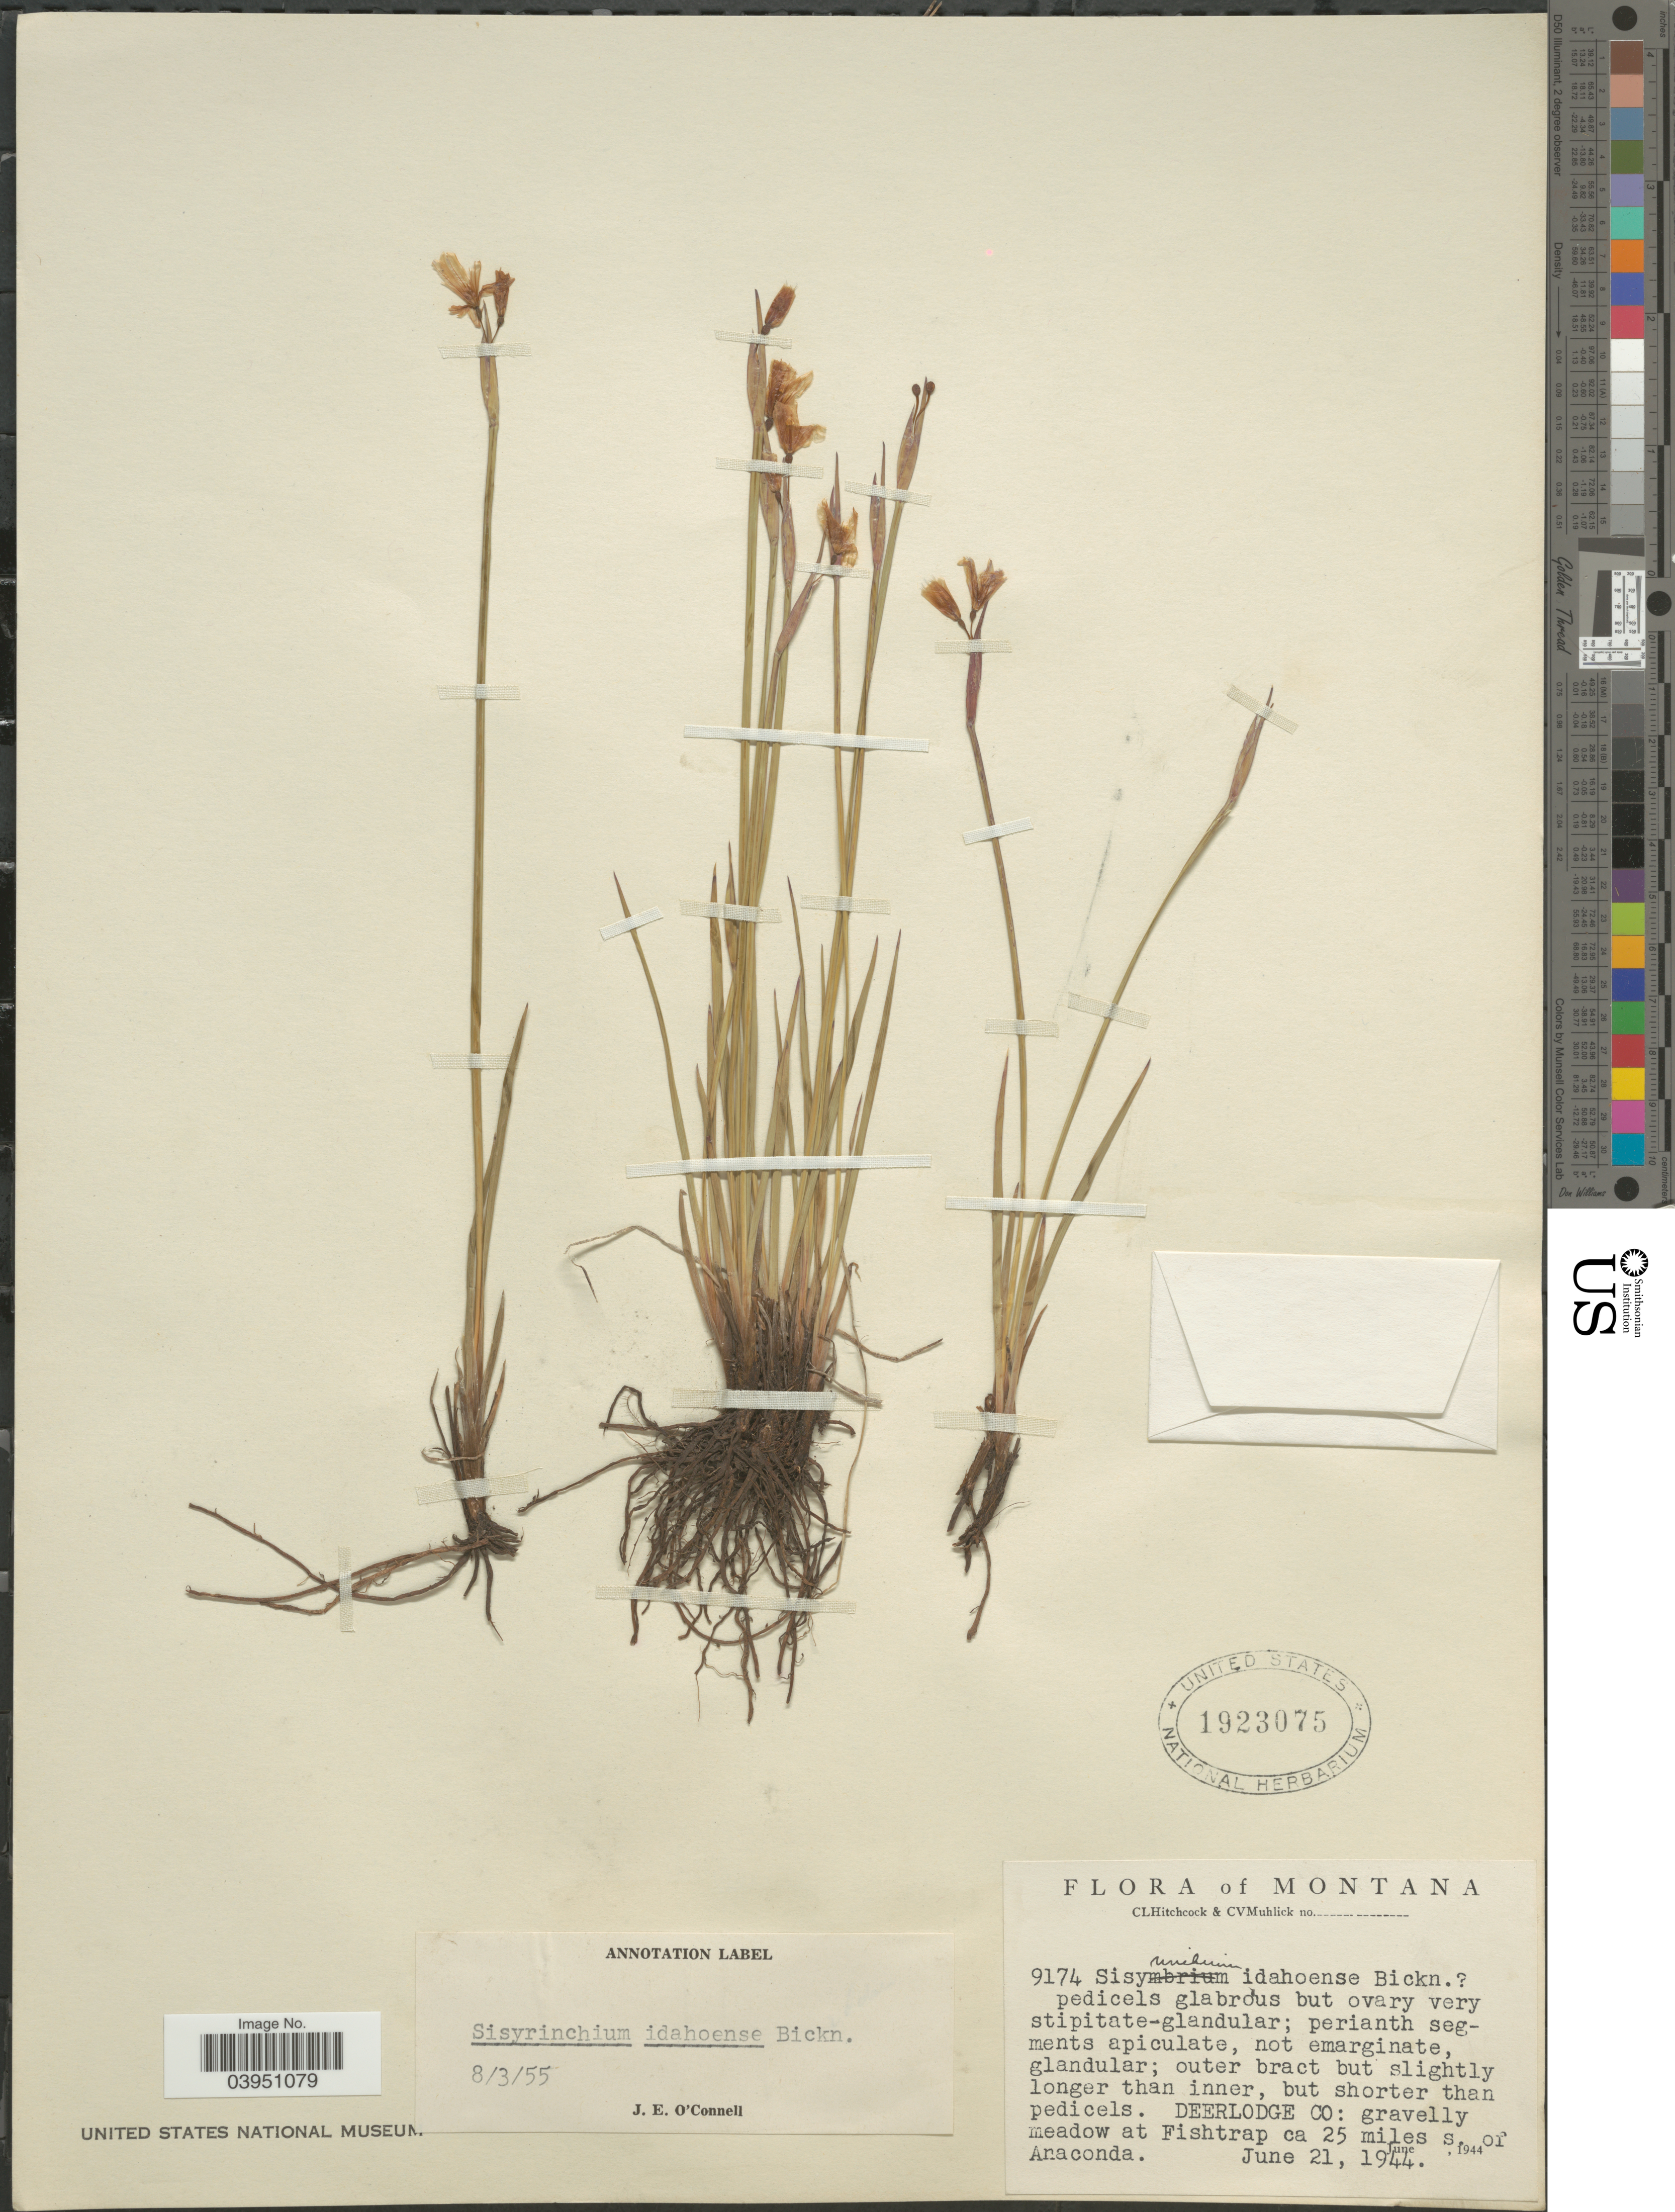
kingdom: Plantae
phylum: Tracheophyta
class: Liliopsida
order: Asparagales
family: Iridaceae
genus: Sisyrinchium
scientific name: Sisyrinchium idahoense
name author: E.P. Bicknell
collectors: C. L. Hitchcock & C. V. Muhlick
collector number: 9174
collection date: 1944-06-21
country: United States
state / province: Montana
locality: Deerlodge Co: gravelly meadow at Fishtrap ca 25 miles s. of Anaconda.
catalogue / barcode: US 1923075